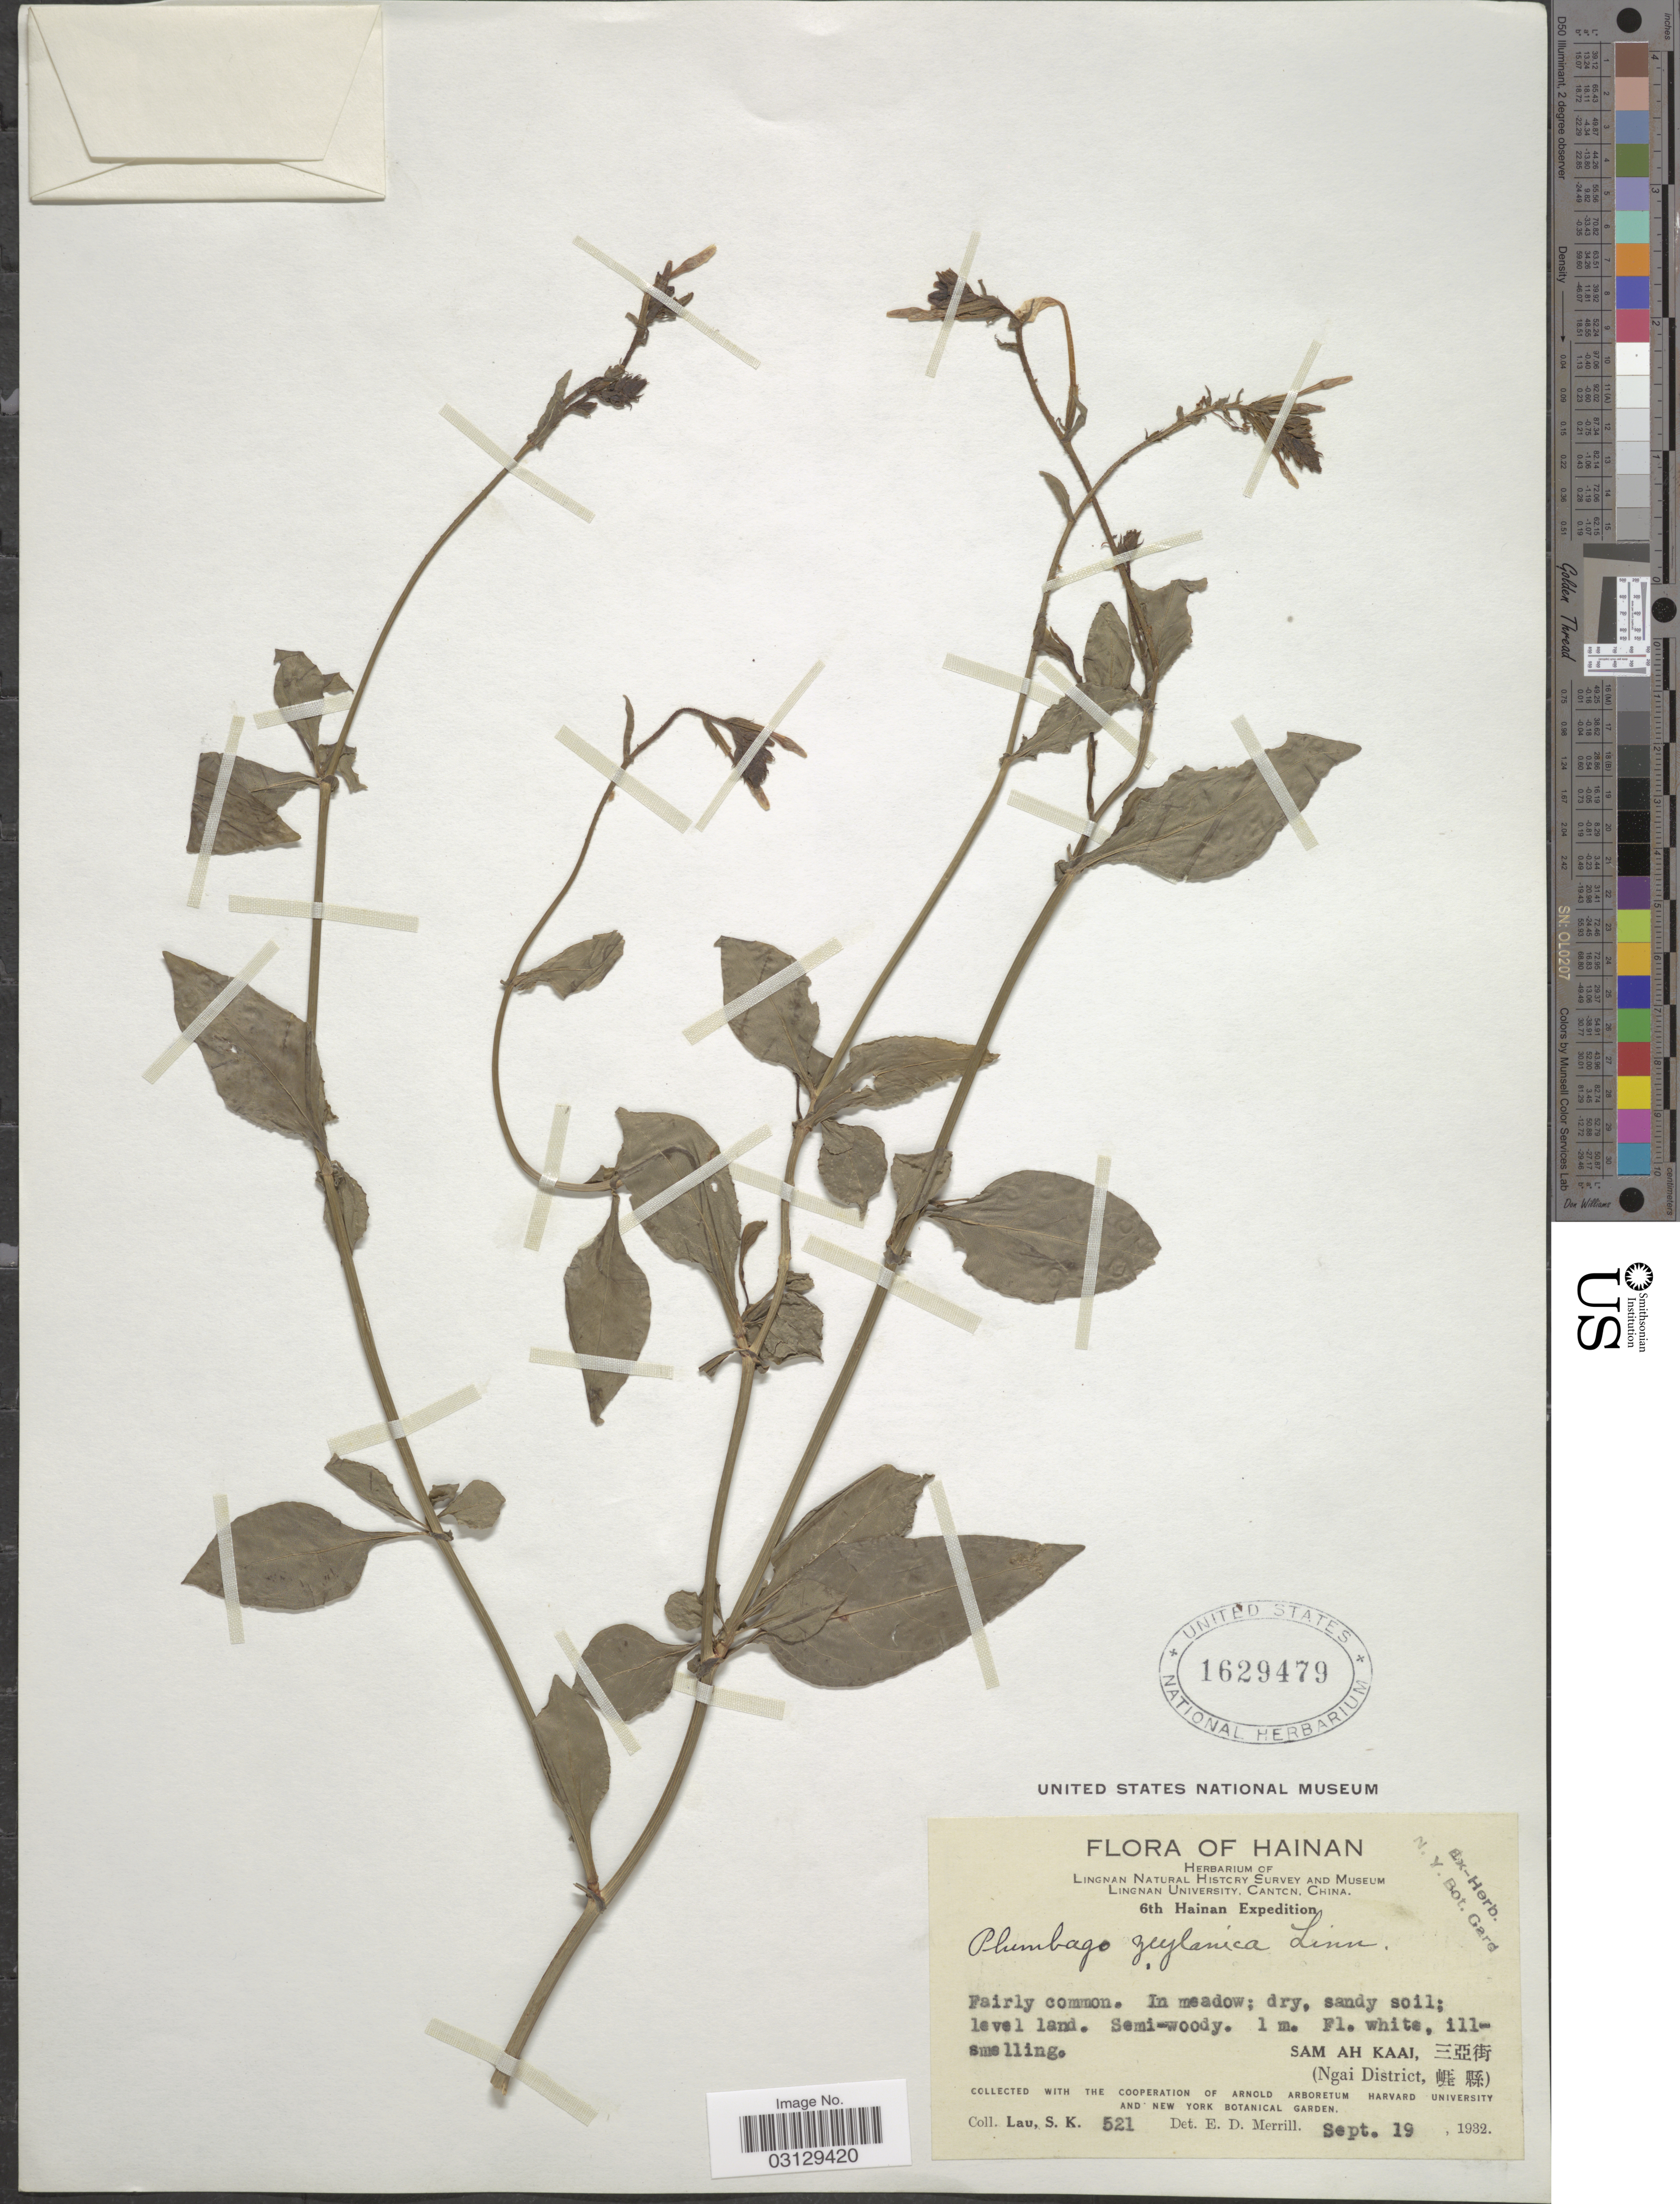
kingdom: Plantae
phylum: Tracheophyta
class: Magnoliopsida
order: Caryophyllales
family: Plumbaginaceae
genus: Plumbago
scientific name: Plumbago zeylanica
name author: L.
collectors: S. K. Lau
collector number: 521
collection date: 1932-09-19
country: China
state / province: Hainan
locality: Sam Ah Kaai (Ngai District).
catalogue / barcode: US 1629479